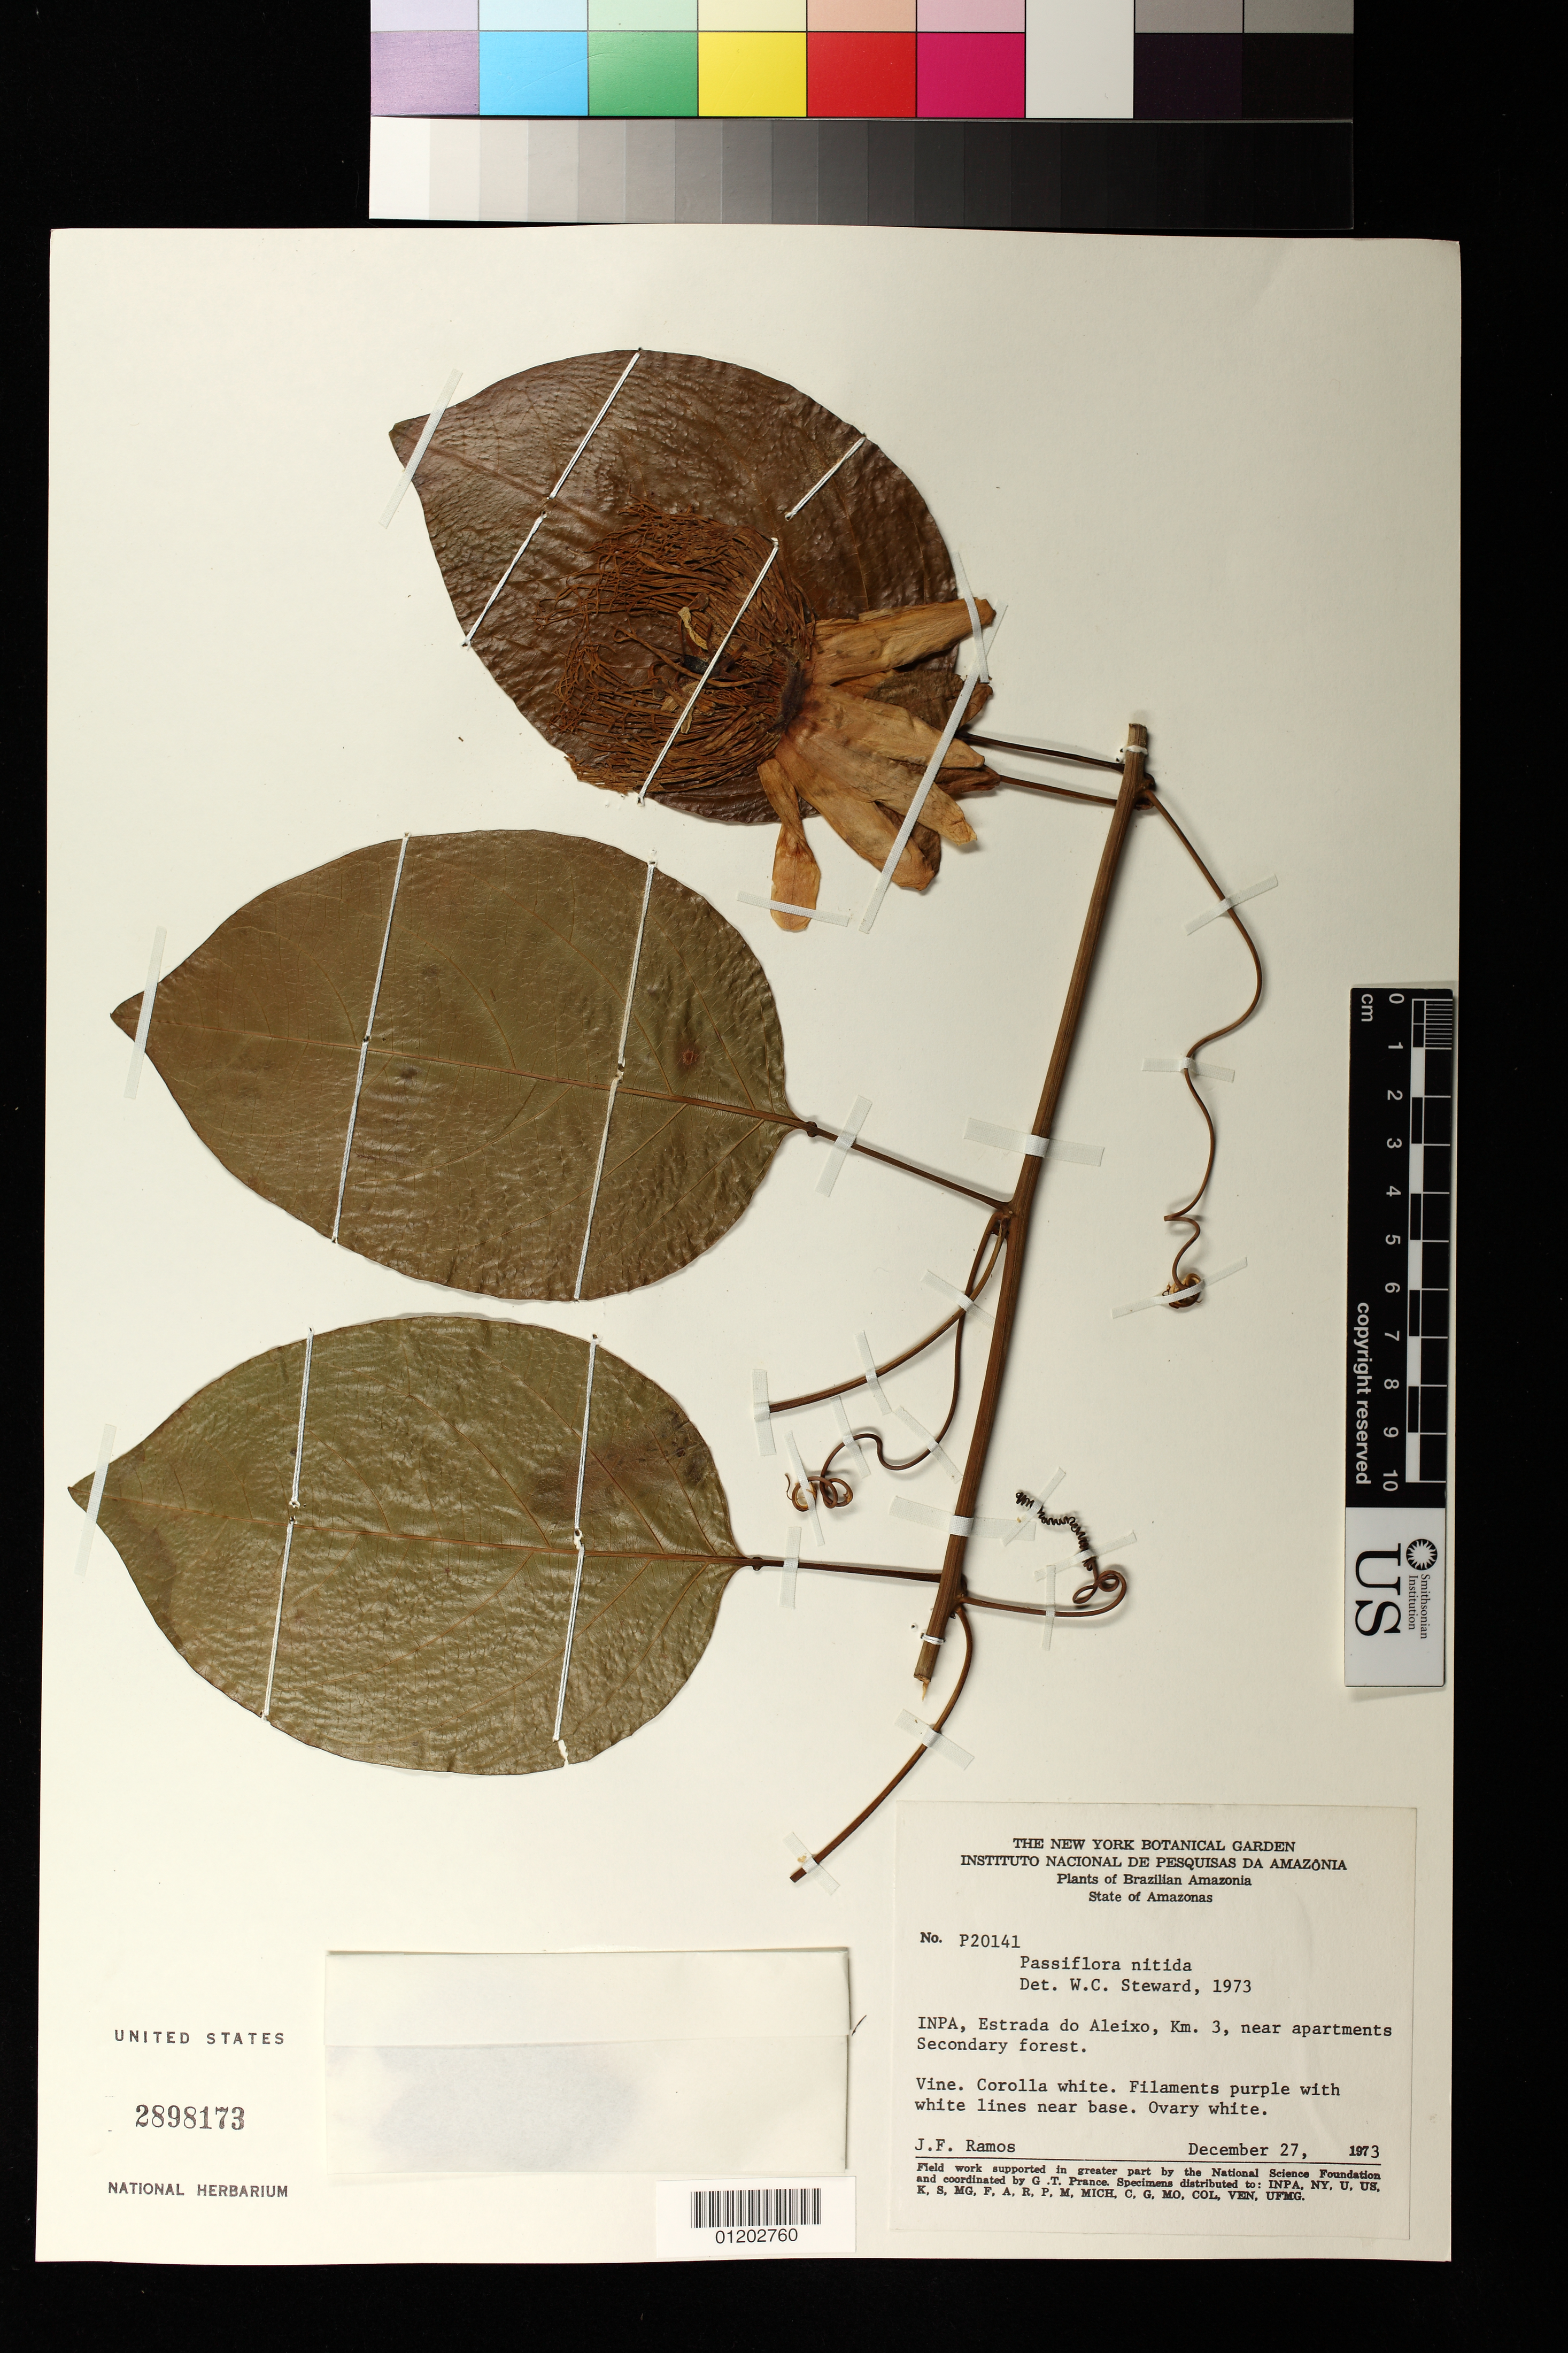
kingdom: Plantae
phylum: Tracheophyta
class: Magnoliopsida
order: Malpighiales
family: Passifloraceae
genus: Passiflora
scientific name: Passiflora nitida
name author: Kunth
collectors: J. F. Ramos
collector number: P20141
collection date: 1973-12-27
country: Brazil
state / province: Amazonas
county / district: Inpa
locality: Estrada do Aleixo, Km. 3, near apartments. Secondary forest.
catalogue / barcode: US 2898173